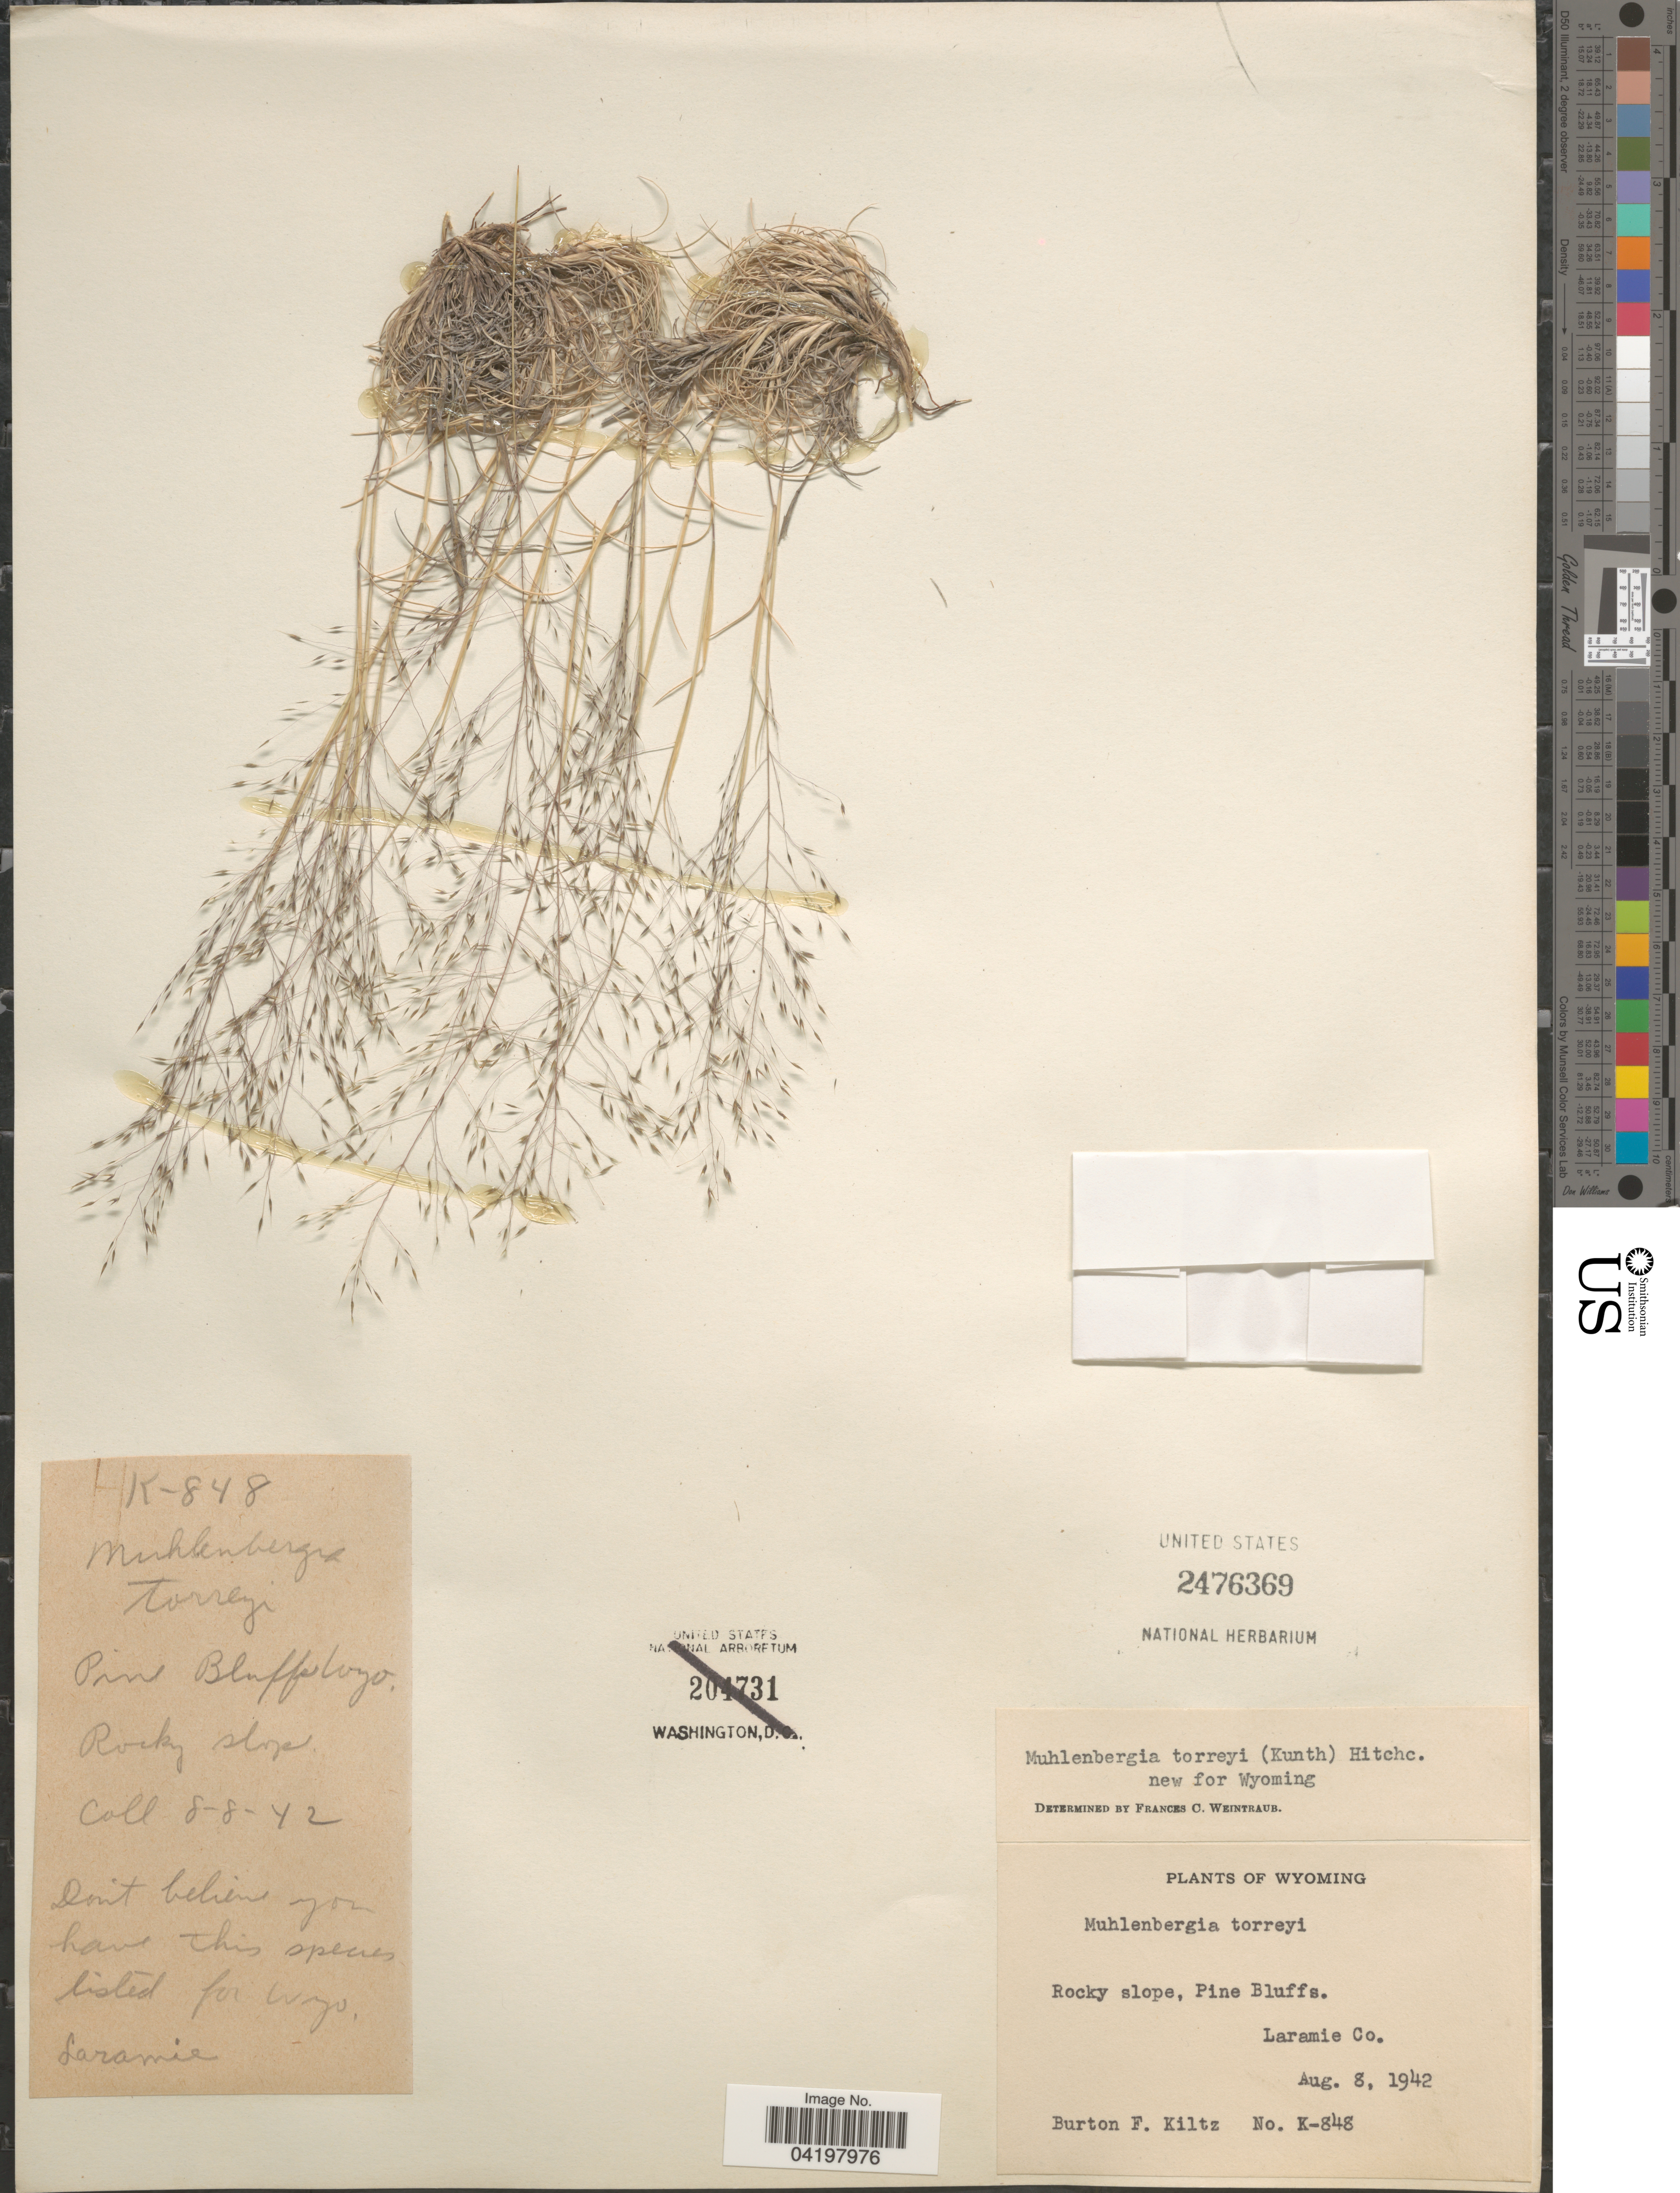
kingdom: Plantae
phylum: Tracheophyta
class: Liliopsida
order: Poales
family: Poaceae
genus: Muhlenbergia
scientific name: Muhlenbergia torreyi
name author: (Kunth) Hitchc. ex Bush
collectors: B. Kiltz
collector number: K-848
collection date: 1942-08-08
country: United States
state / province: Wyoming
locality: Rocky slope, Pine Bluffs. Laramie Co.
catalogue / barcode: US 2476369